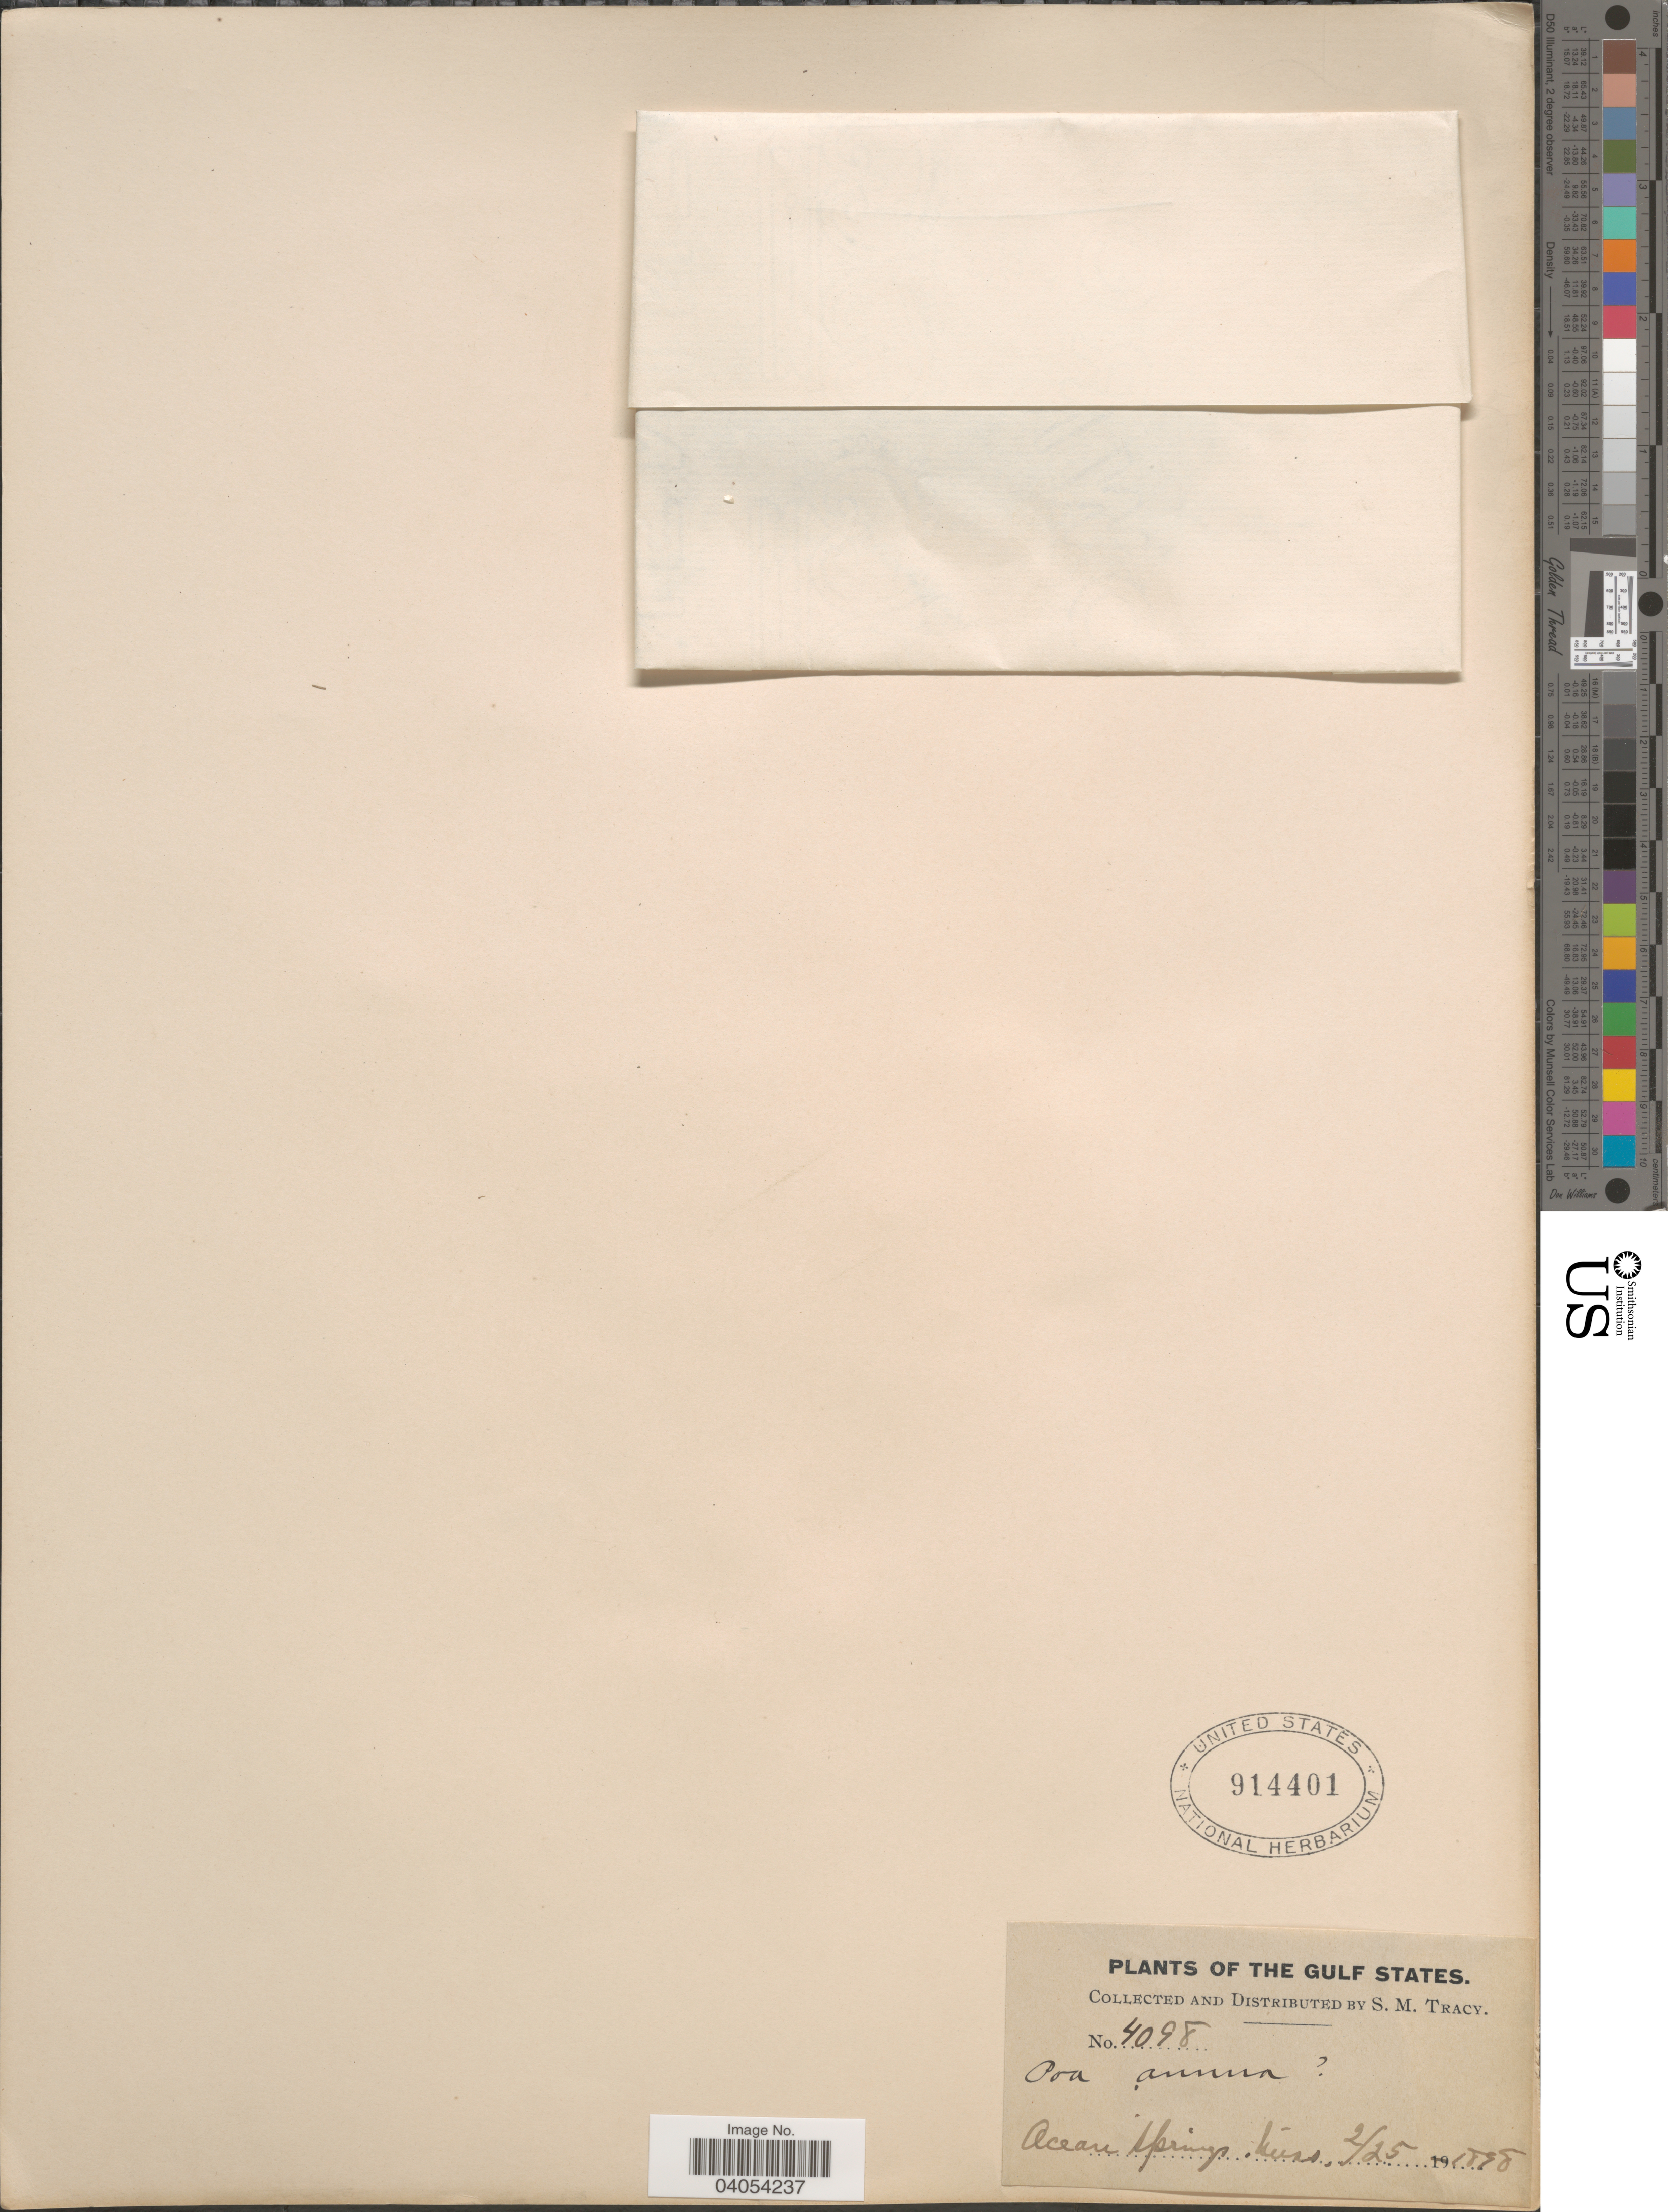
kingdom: Plantae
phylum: Tracheophyta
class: Liliopsida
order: Poales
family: Poaceae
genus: Poa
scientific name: Poa annua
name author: L.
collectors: S. M. Tracy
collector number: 4098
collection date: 1898-02-25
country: United States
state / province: Mississippi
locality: The Gulf States. Ocean Springs.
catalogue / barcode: US 914401